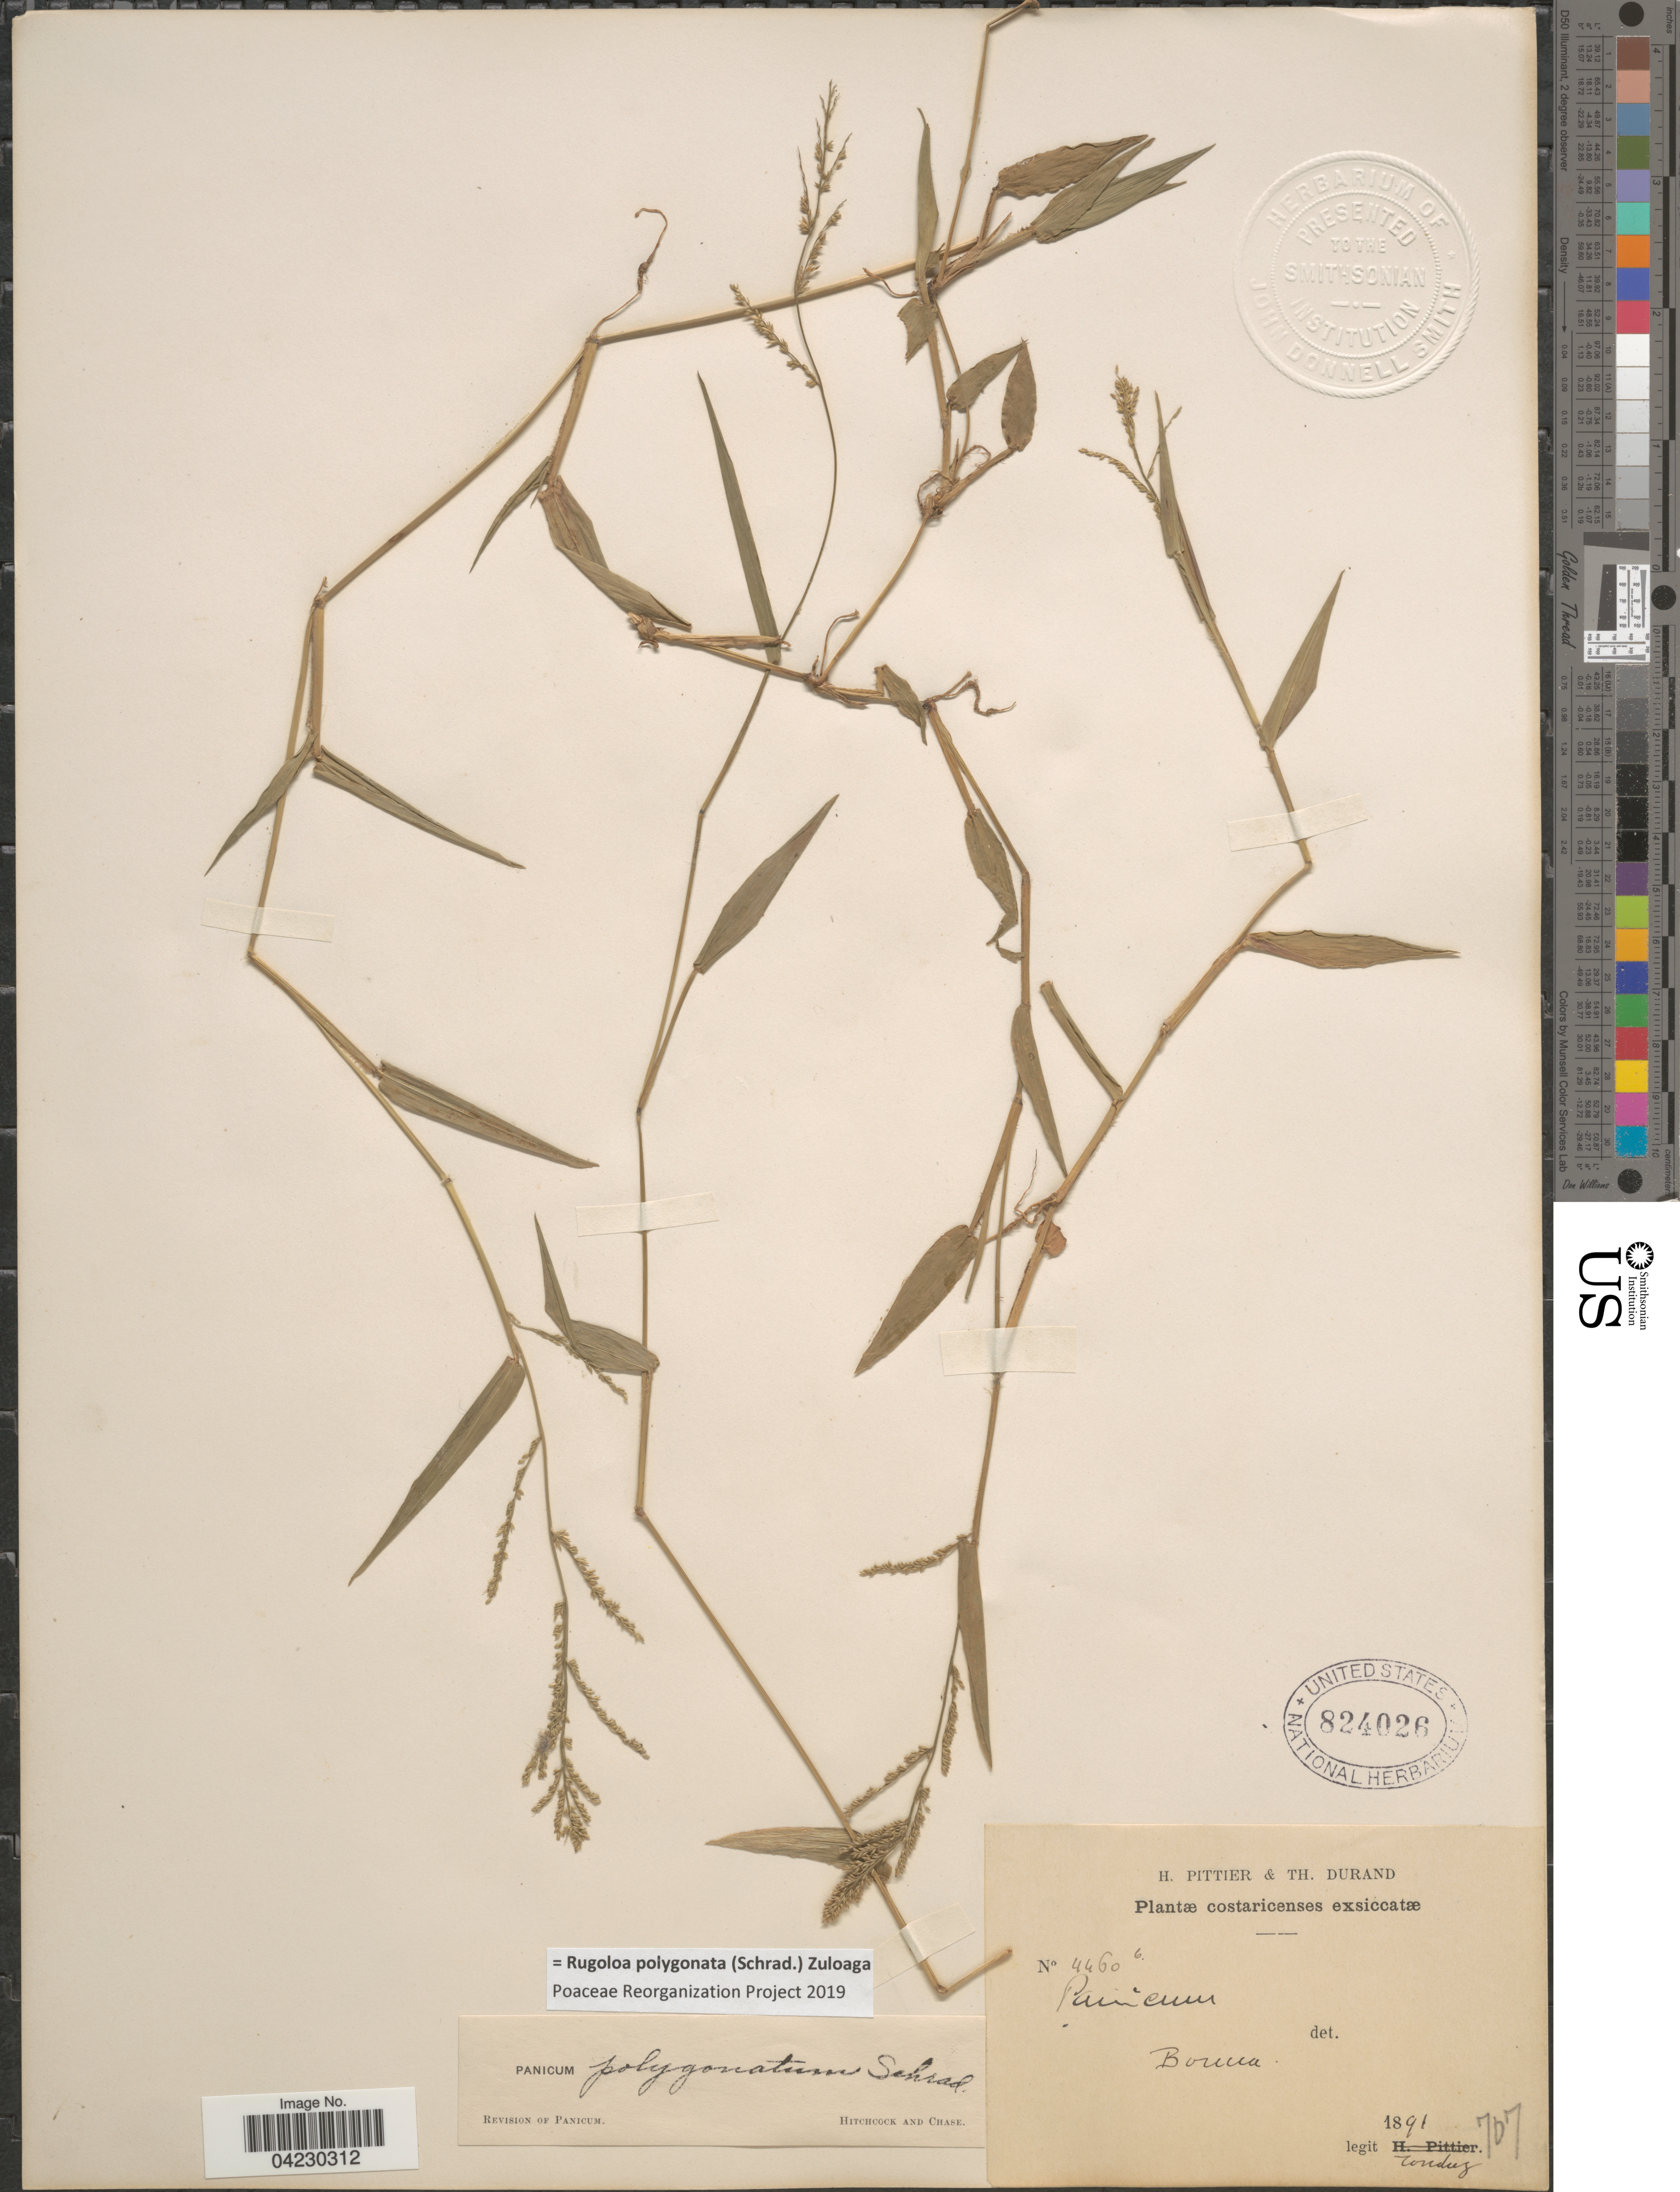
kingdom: Plantae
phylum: Tracheophyta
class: Liliopsida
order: Poales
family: Poaceae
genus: Rugoloa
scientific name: Rugoloa polygonata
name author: (Schrad.) Zuloaga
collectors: Tonduz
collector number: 4460b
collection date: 1891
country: Costa Rica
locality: Boruca.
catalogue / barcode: US 824026